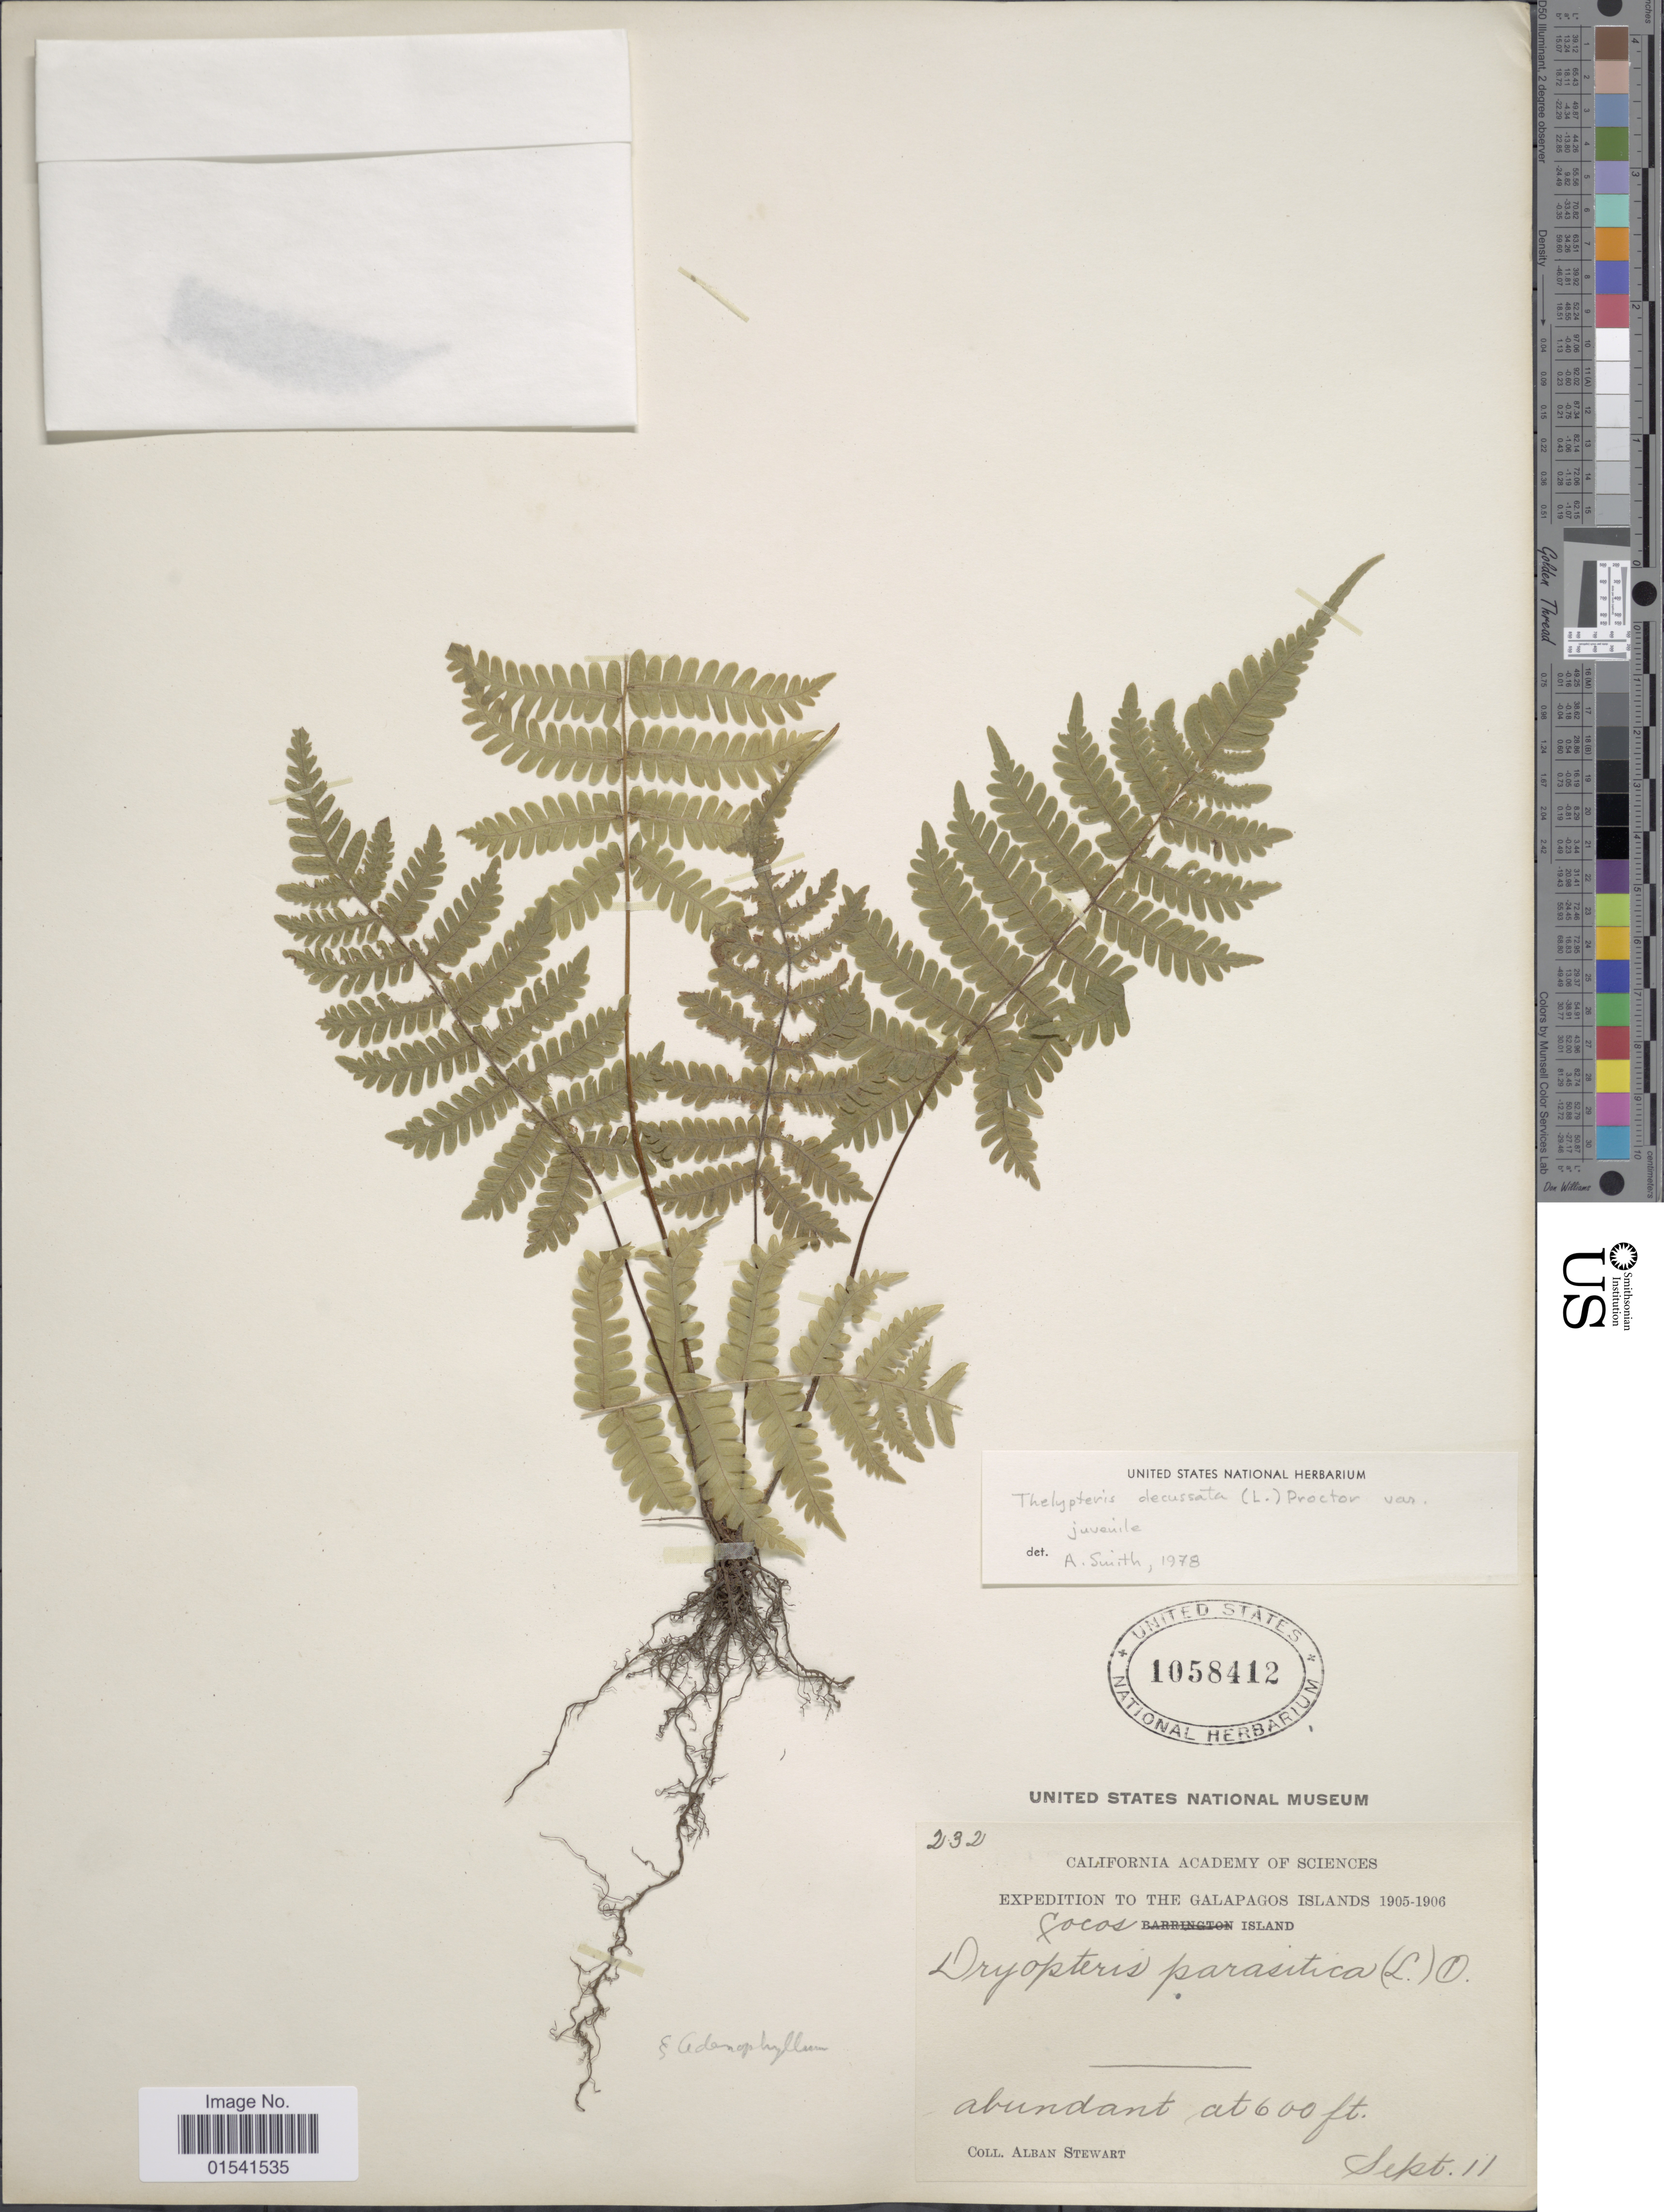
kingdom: Plantae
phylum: Tracheophyta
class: Polypodiopsida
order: Polypodiales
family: Thelypteridaceae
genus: Steiropteris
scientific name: Steiropteris decussata var. decussata (L.) comb. nov., ined. 2015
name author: (L.)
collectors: A. Stewart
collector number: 232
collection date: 1905-09-11/1906-09-11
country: Ecuador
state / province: Colón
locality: The Galapagos Island, Gocos Island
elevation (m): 183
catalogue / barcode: US 1058412